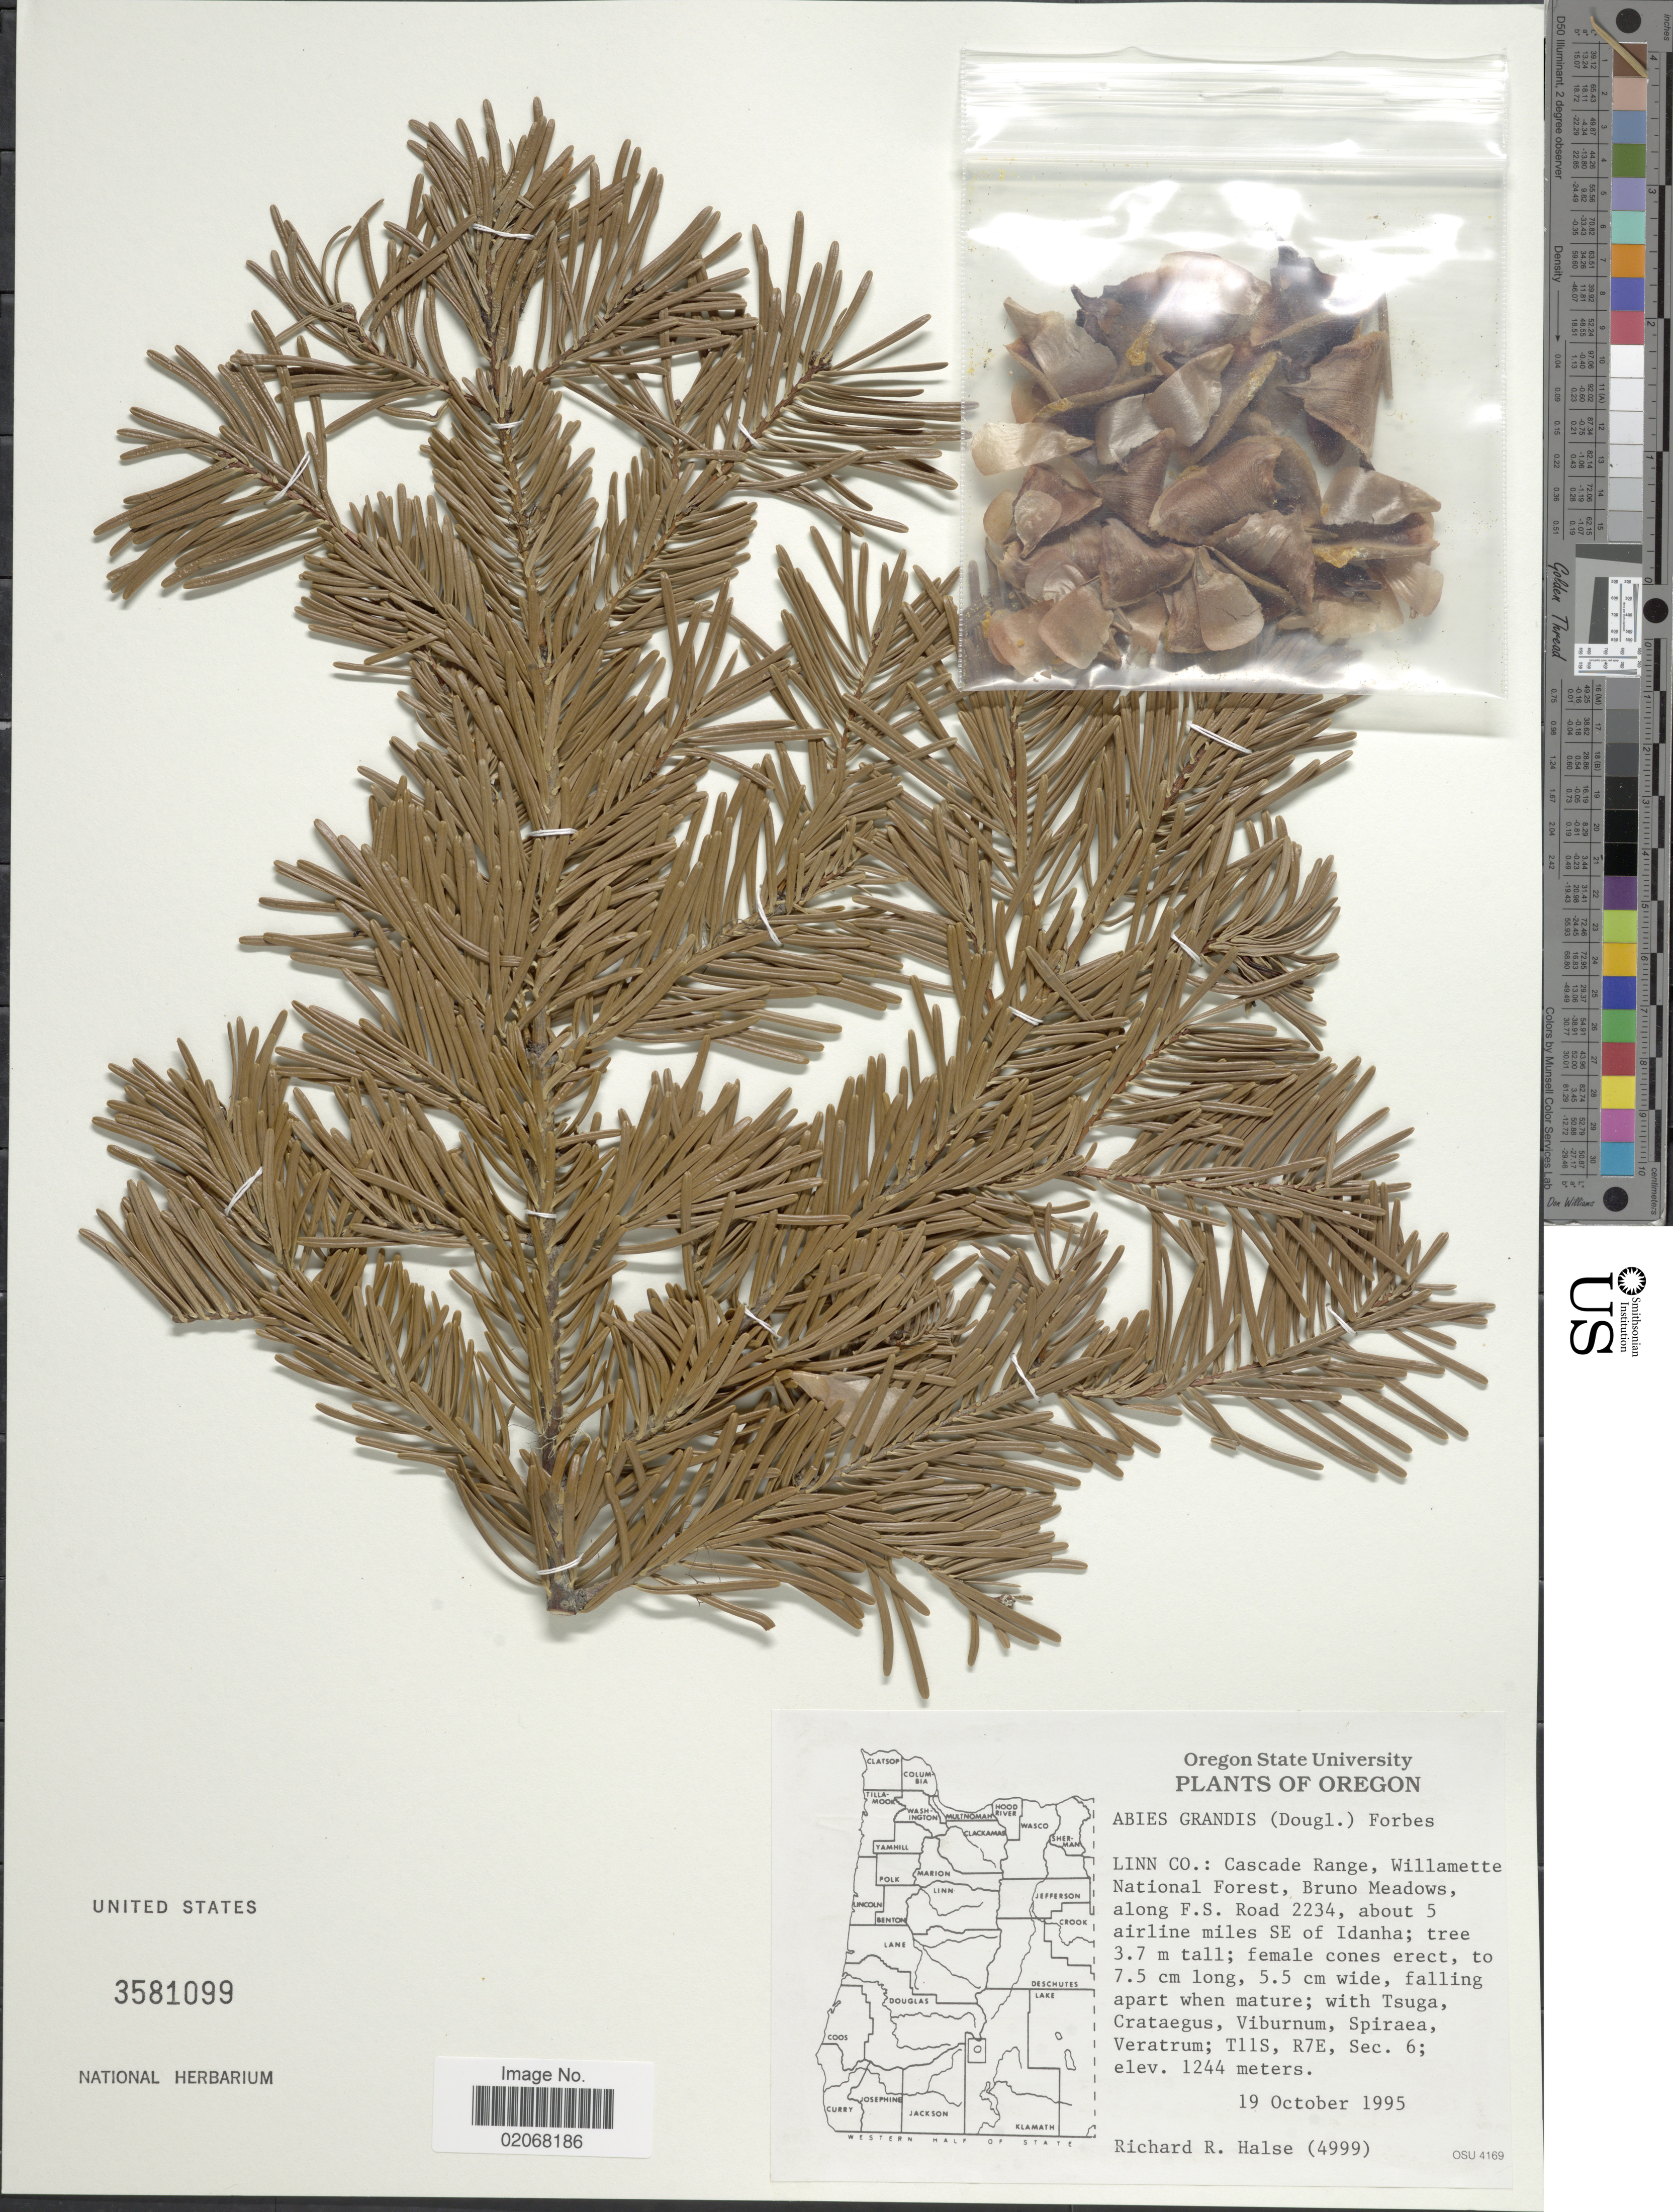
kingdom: Plantae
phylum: Tracheophyta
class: Pinopsida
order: Pinales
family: Pinaceae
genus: Abies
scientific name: Abies grandis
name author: (Douglas ex D. Don) Lindl.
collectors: R. Halse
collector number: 4999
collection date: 1995-10-19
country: United States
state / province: Oregon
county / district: Linn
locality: Linn Co., Cascade Range, Willamette National Forest, Bruno Meadows, along F.S. Road 2234, about 5 airline miles SE of Idanha, T11S, R7E, Sec 6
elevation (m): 1244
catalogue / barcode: US 3581099